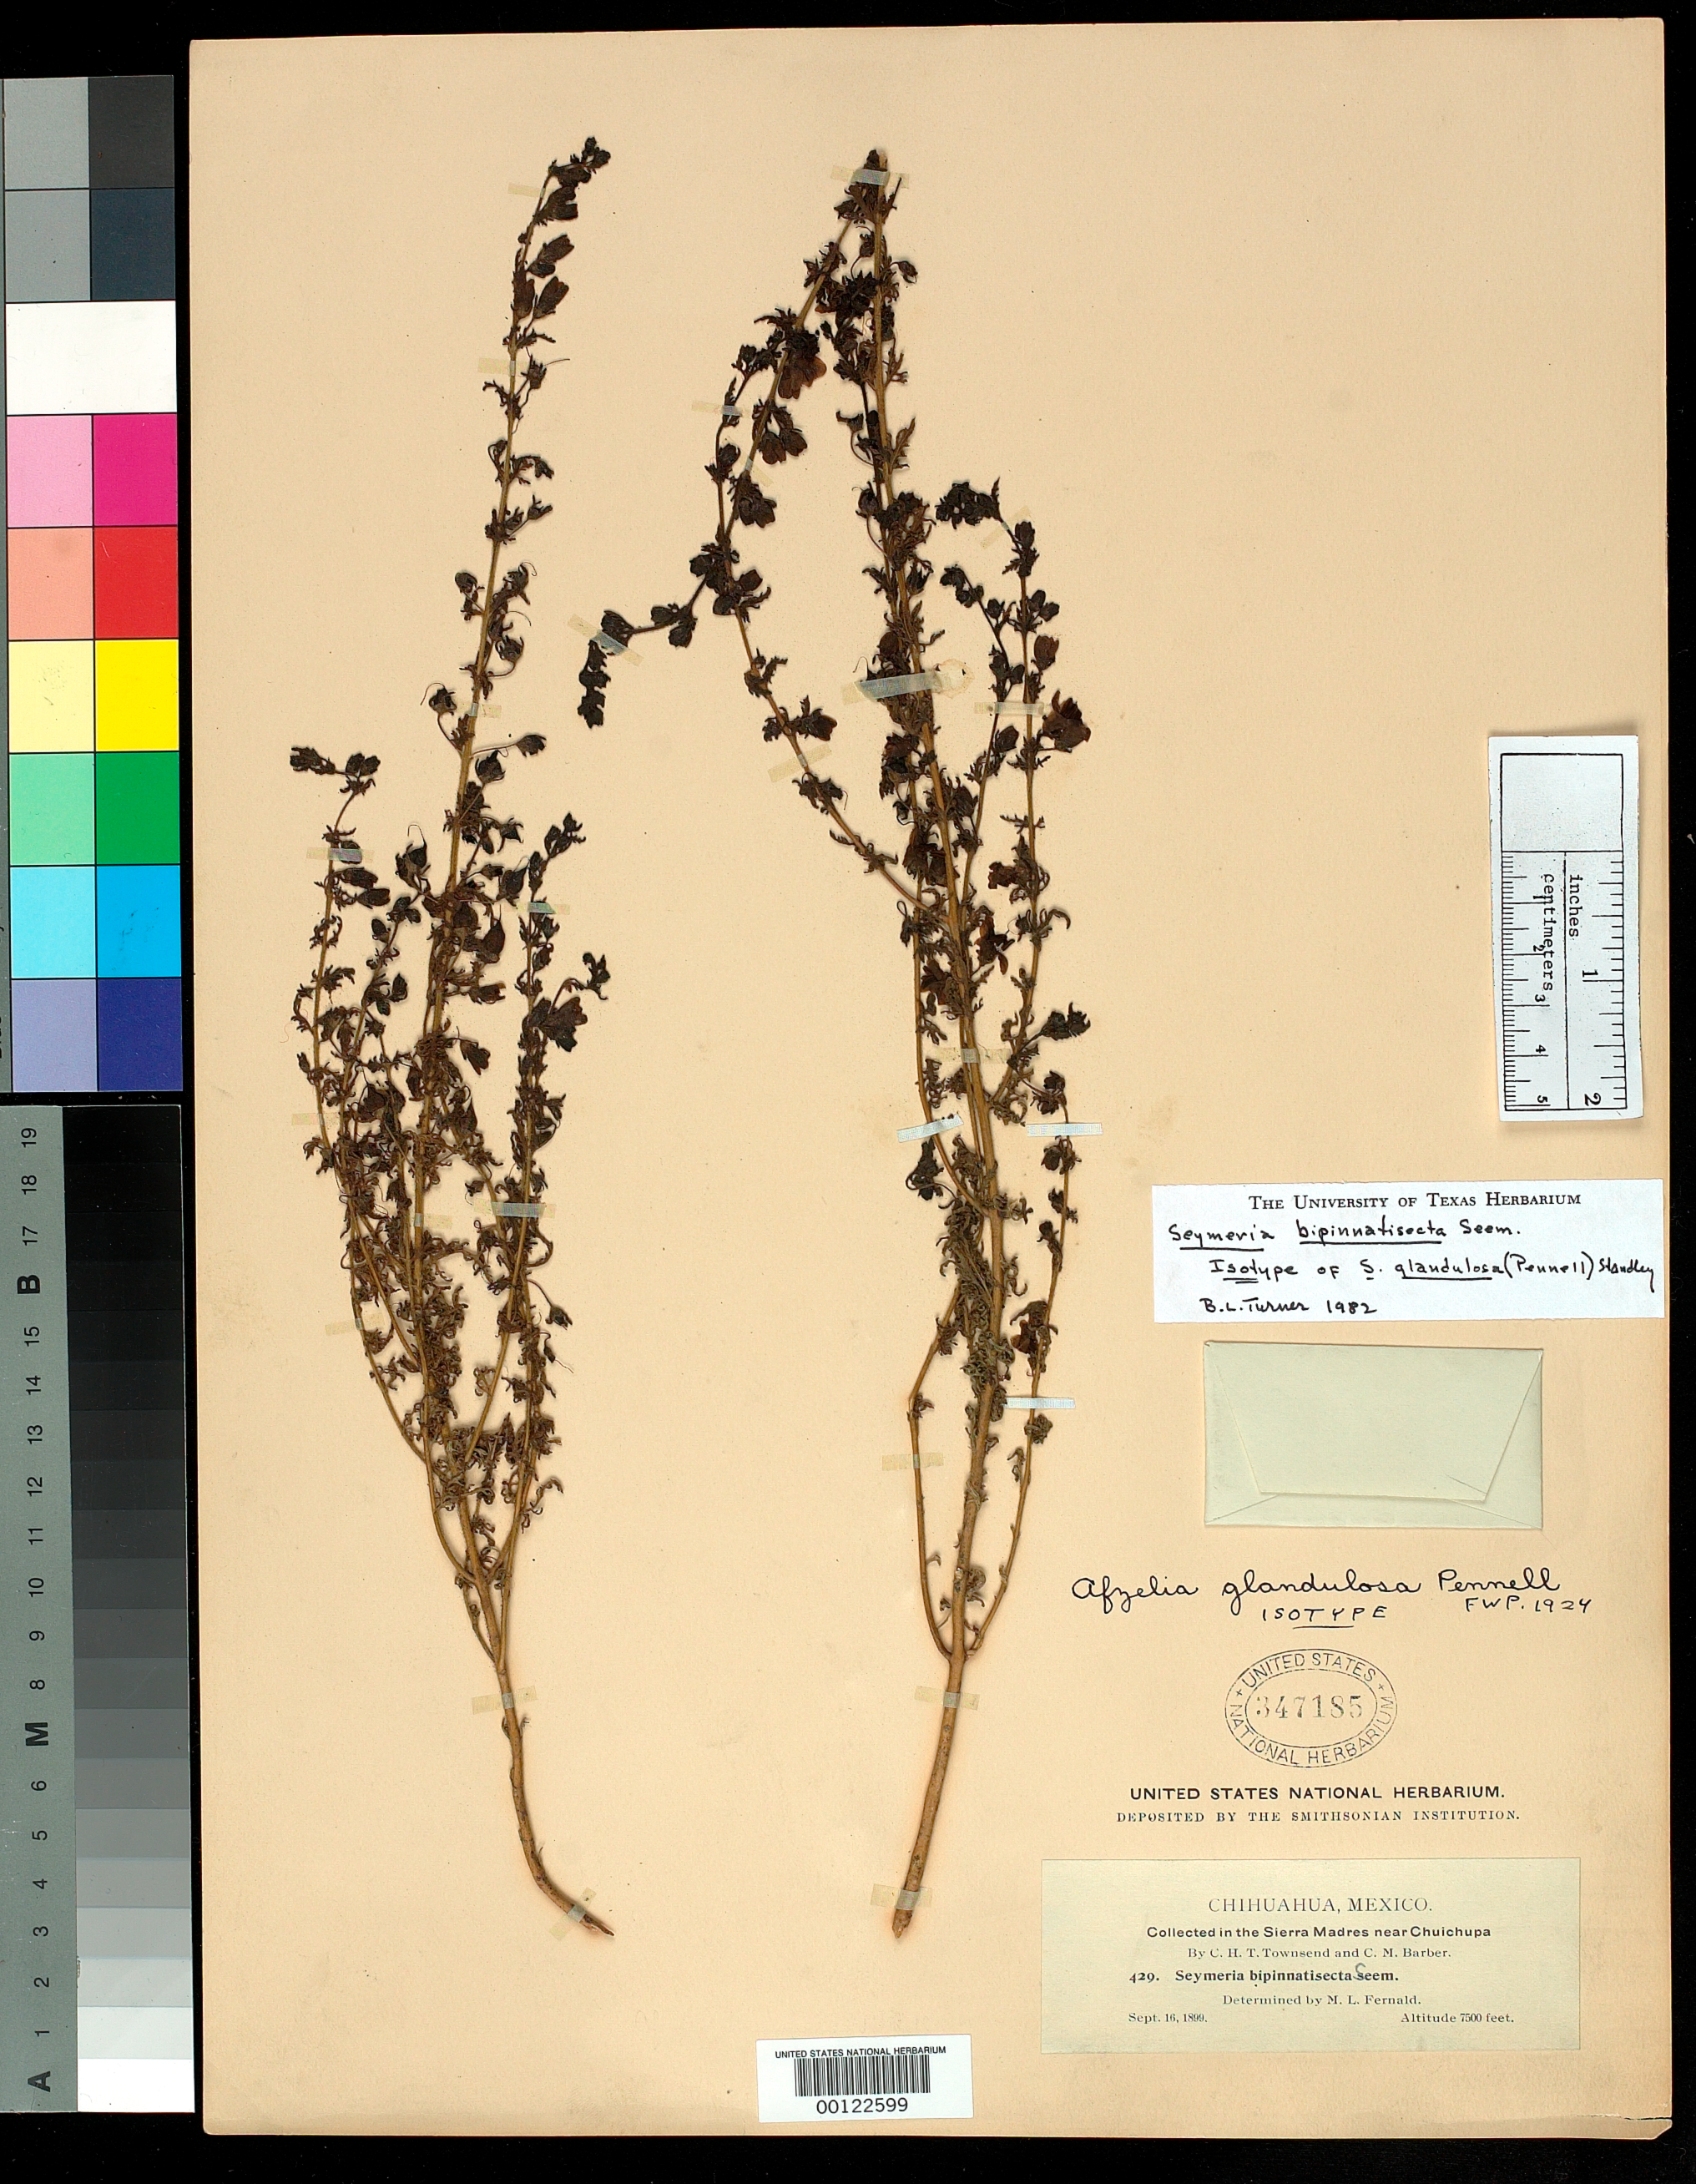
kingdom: Plantae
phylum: Tracheophyta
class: Magnoliopsida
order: Lamiales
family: Orobanchaceae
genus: Afzelia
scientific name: Afzelia glandulosa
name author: Pennell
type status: Isotype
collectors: C. H. T. Townsend & C. Barber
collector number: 429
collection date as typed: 16 Sep 1899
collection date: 1899-09-16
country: Mexico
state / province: Chihuahua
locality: Chuichupa.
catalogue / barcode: US 347185